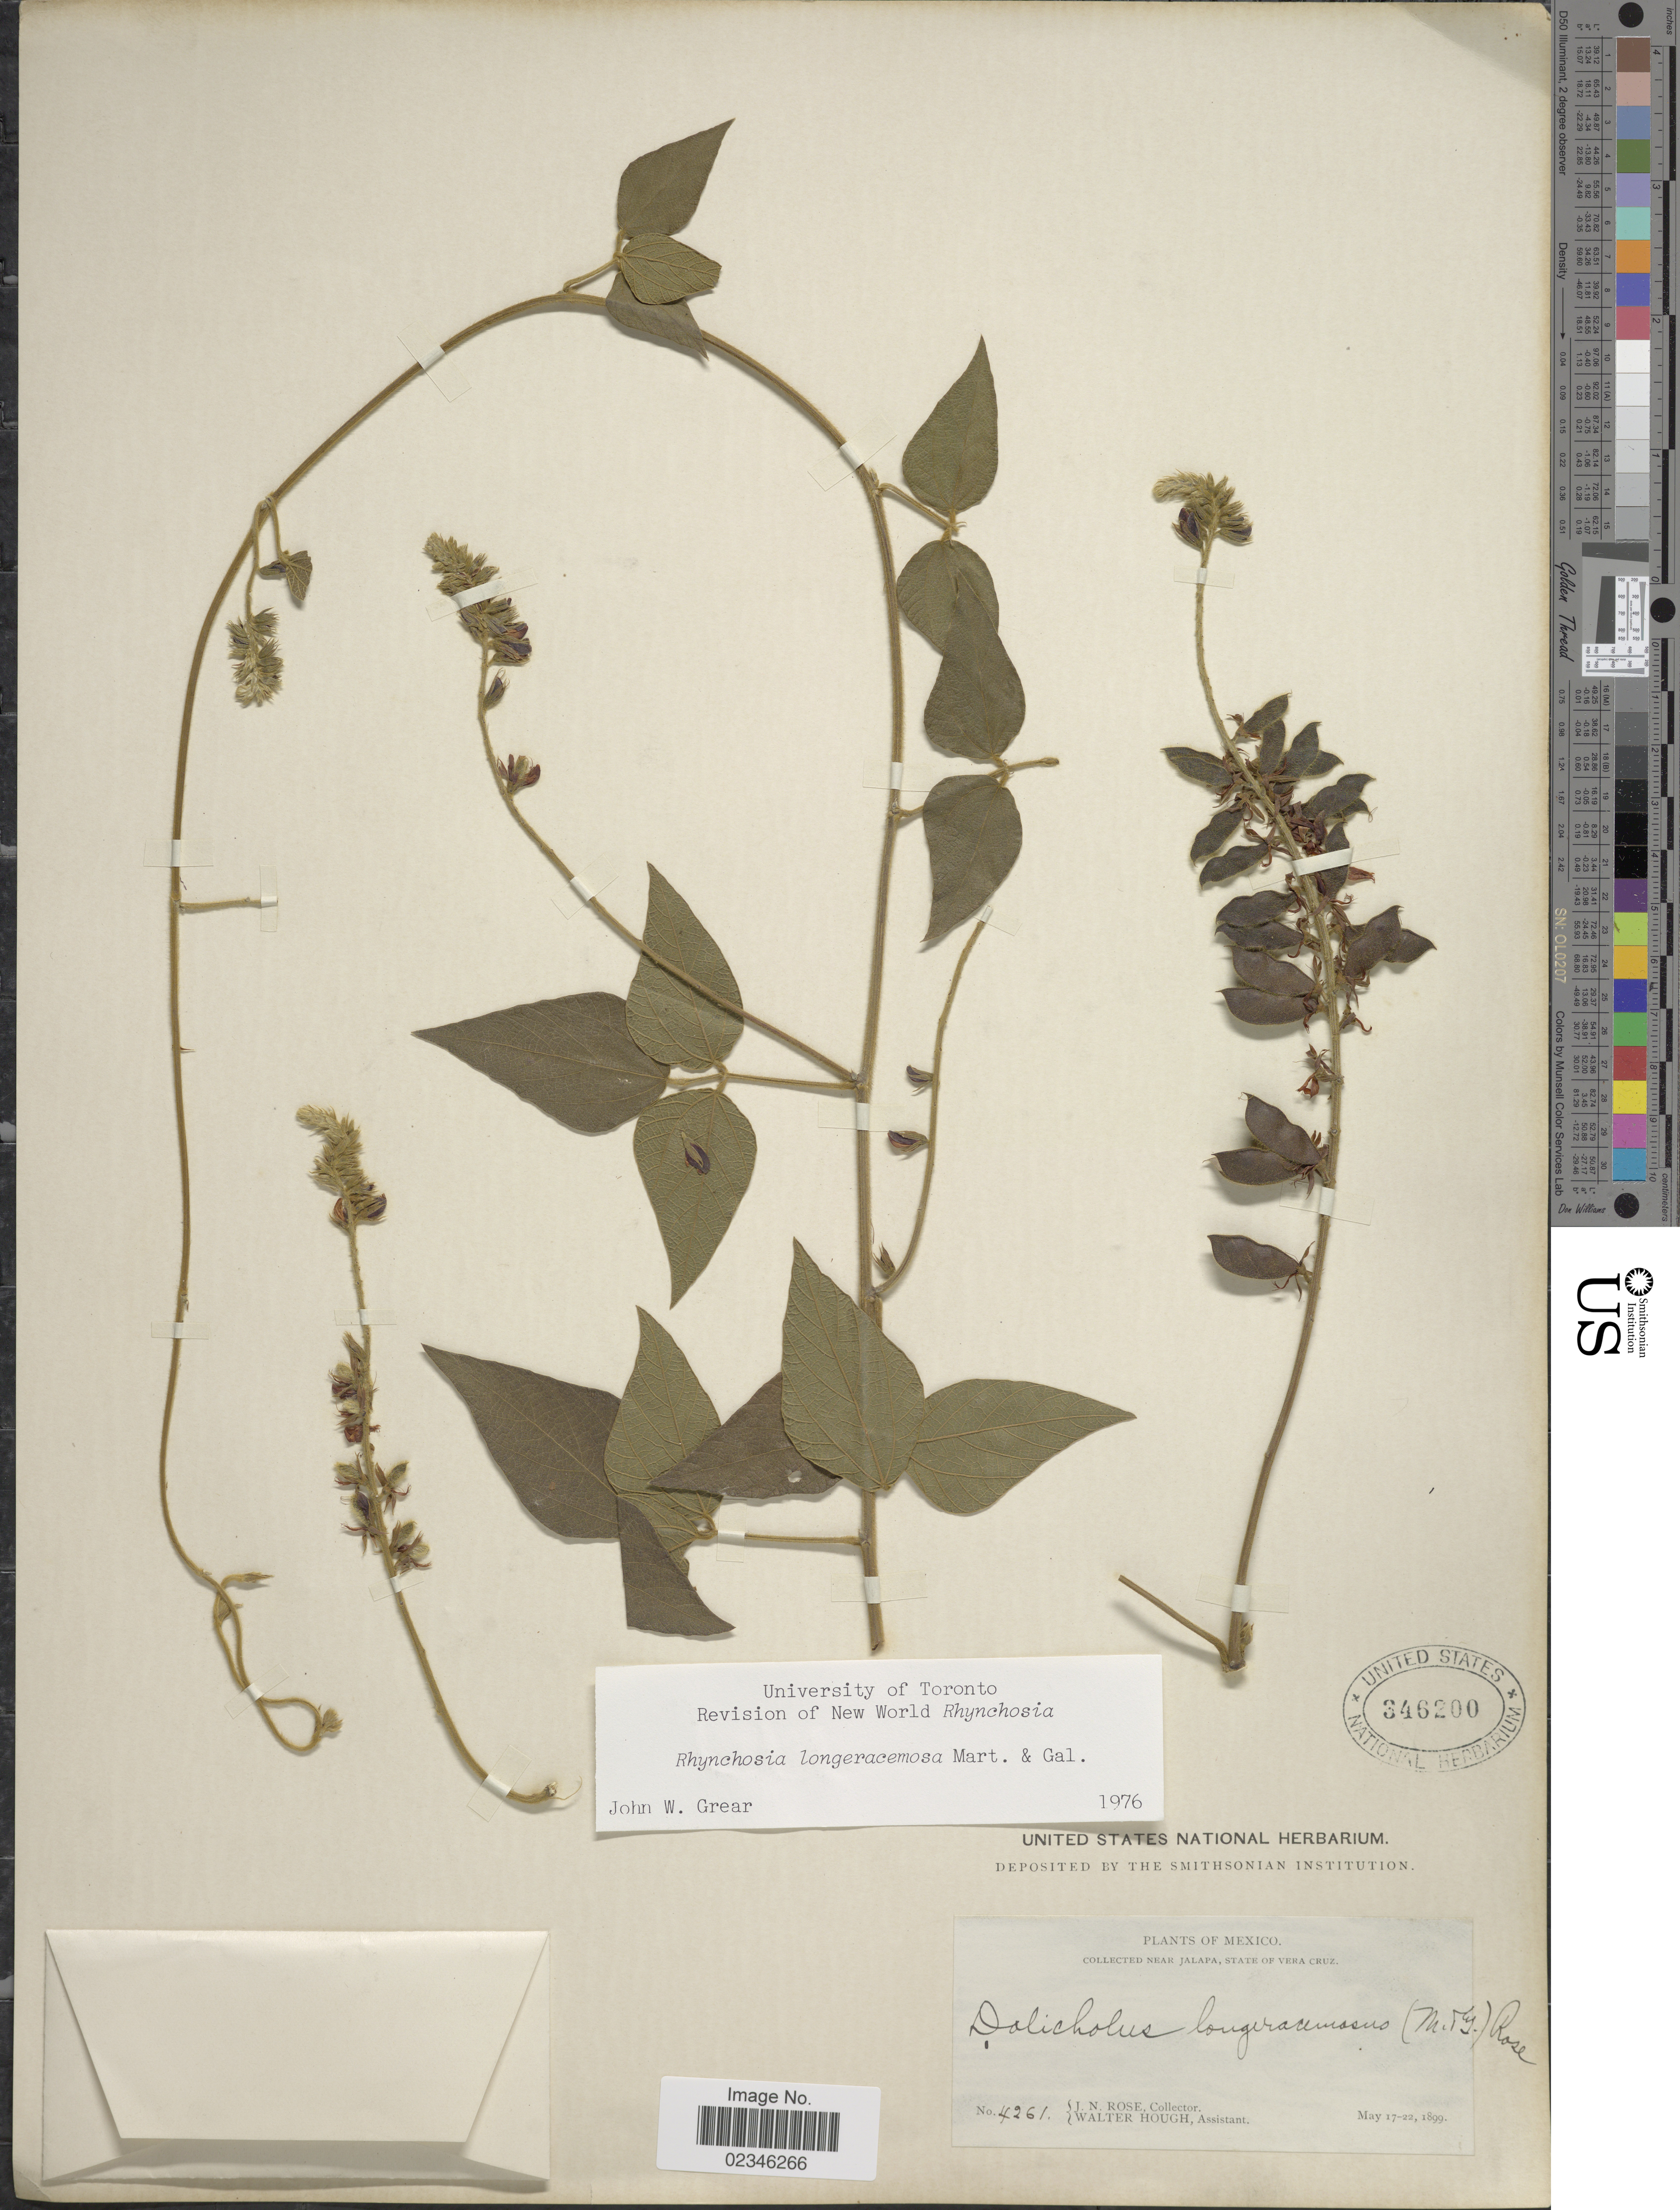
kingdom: Plantae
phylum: Tracheophyta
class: Magnoliopsida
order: Fabales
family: Fabaceae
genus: Rhynchosia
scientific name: Rhynchosia longeracemosa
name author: M. Martens & Galeotti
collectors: J. N. Rose & W. Hough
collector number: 4261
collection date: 1899-05-17/1899-05-22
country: Mexico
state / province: Veracruz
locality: Near Jalapa, State of Vera Cruz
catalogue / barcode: US 346200